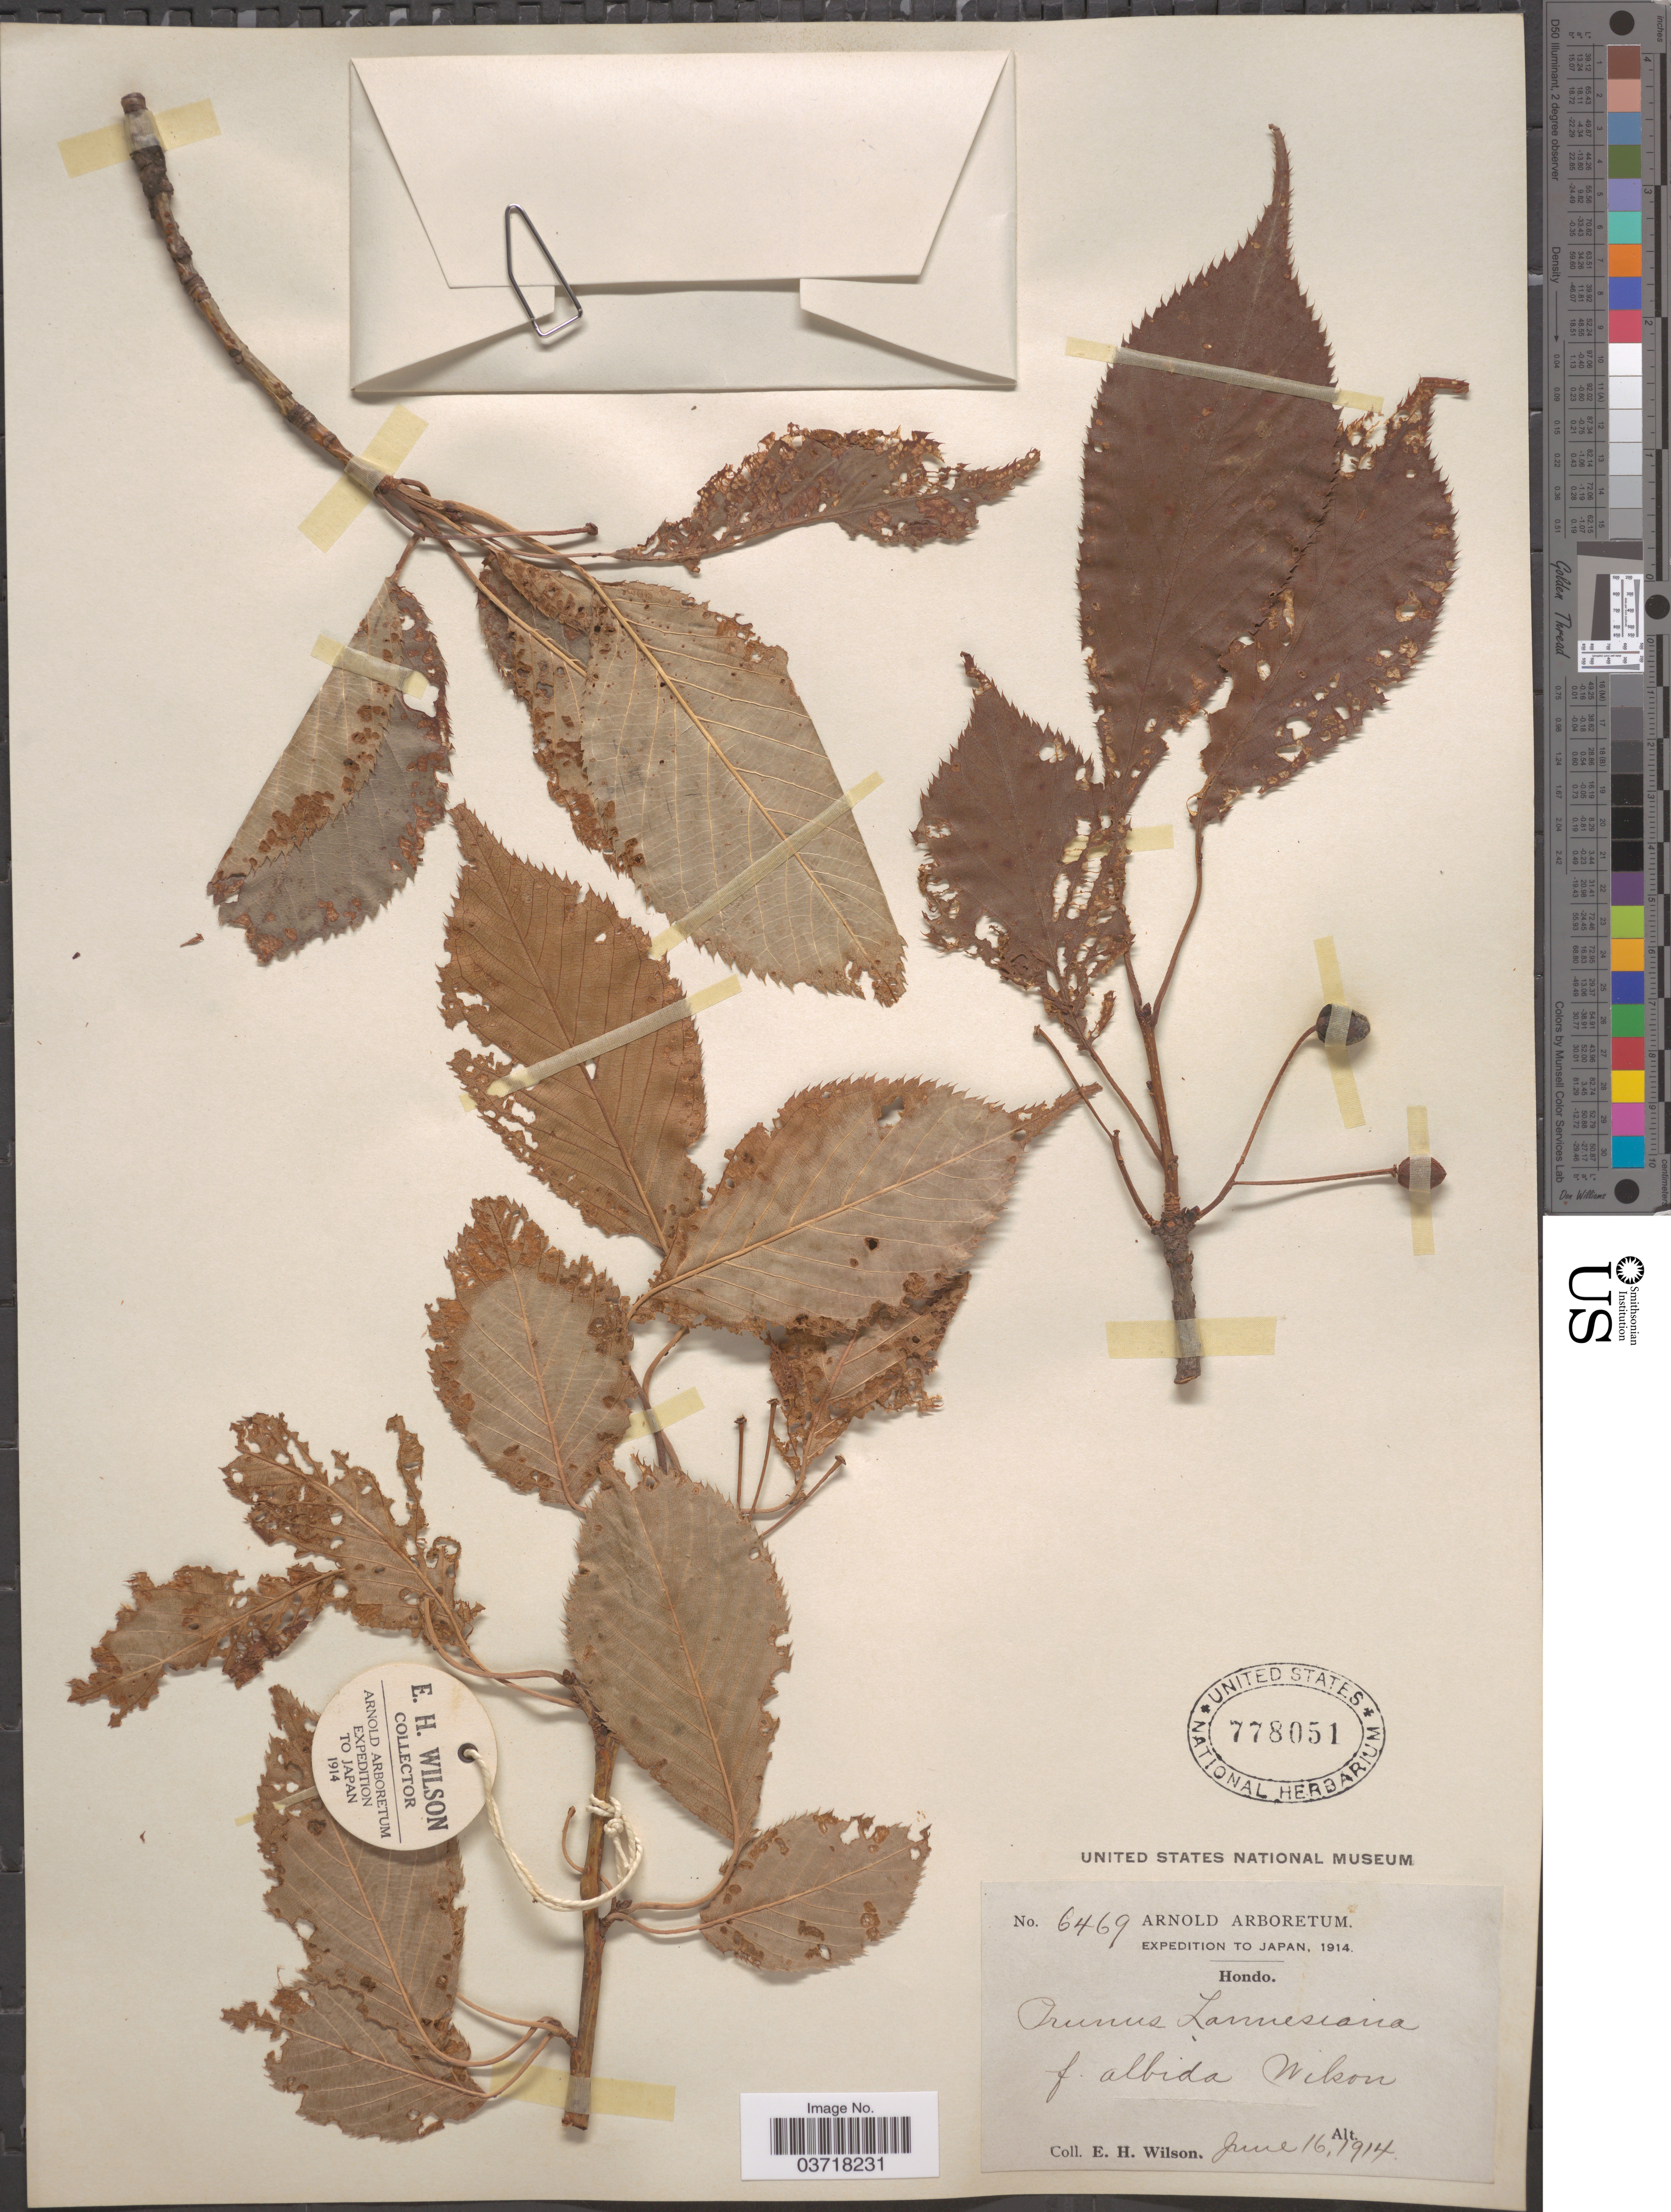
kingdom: Plantae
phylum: Tracheophyta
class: Magnoliopsida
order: Rosales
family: Rosaceae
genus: Prunus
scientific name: Prunus serrulata var. lannesiana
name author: (Carrière) Makino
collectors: E. Wilson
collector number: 6469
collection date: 1914-06-16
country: Japan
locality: Hondo.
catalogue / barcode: US 778051